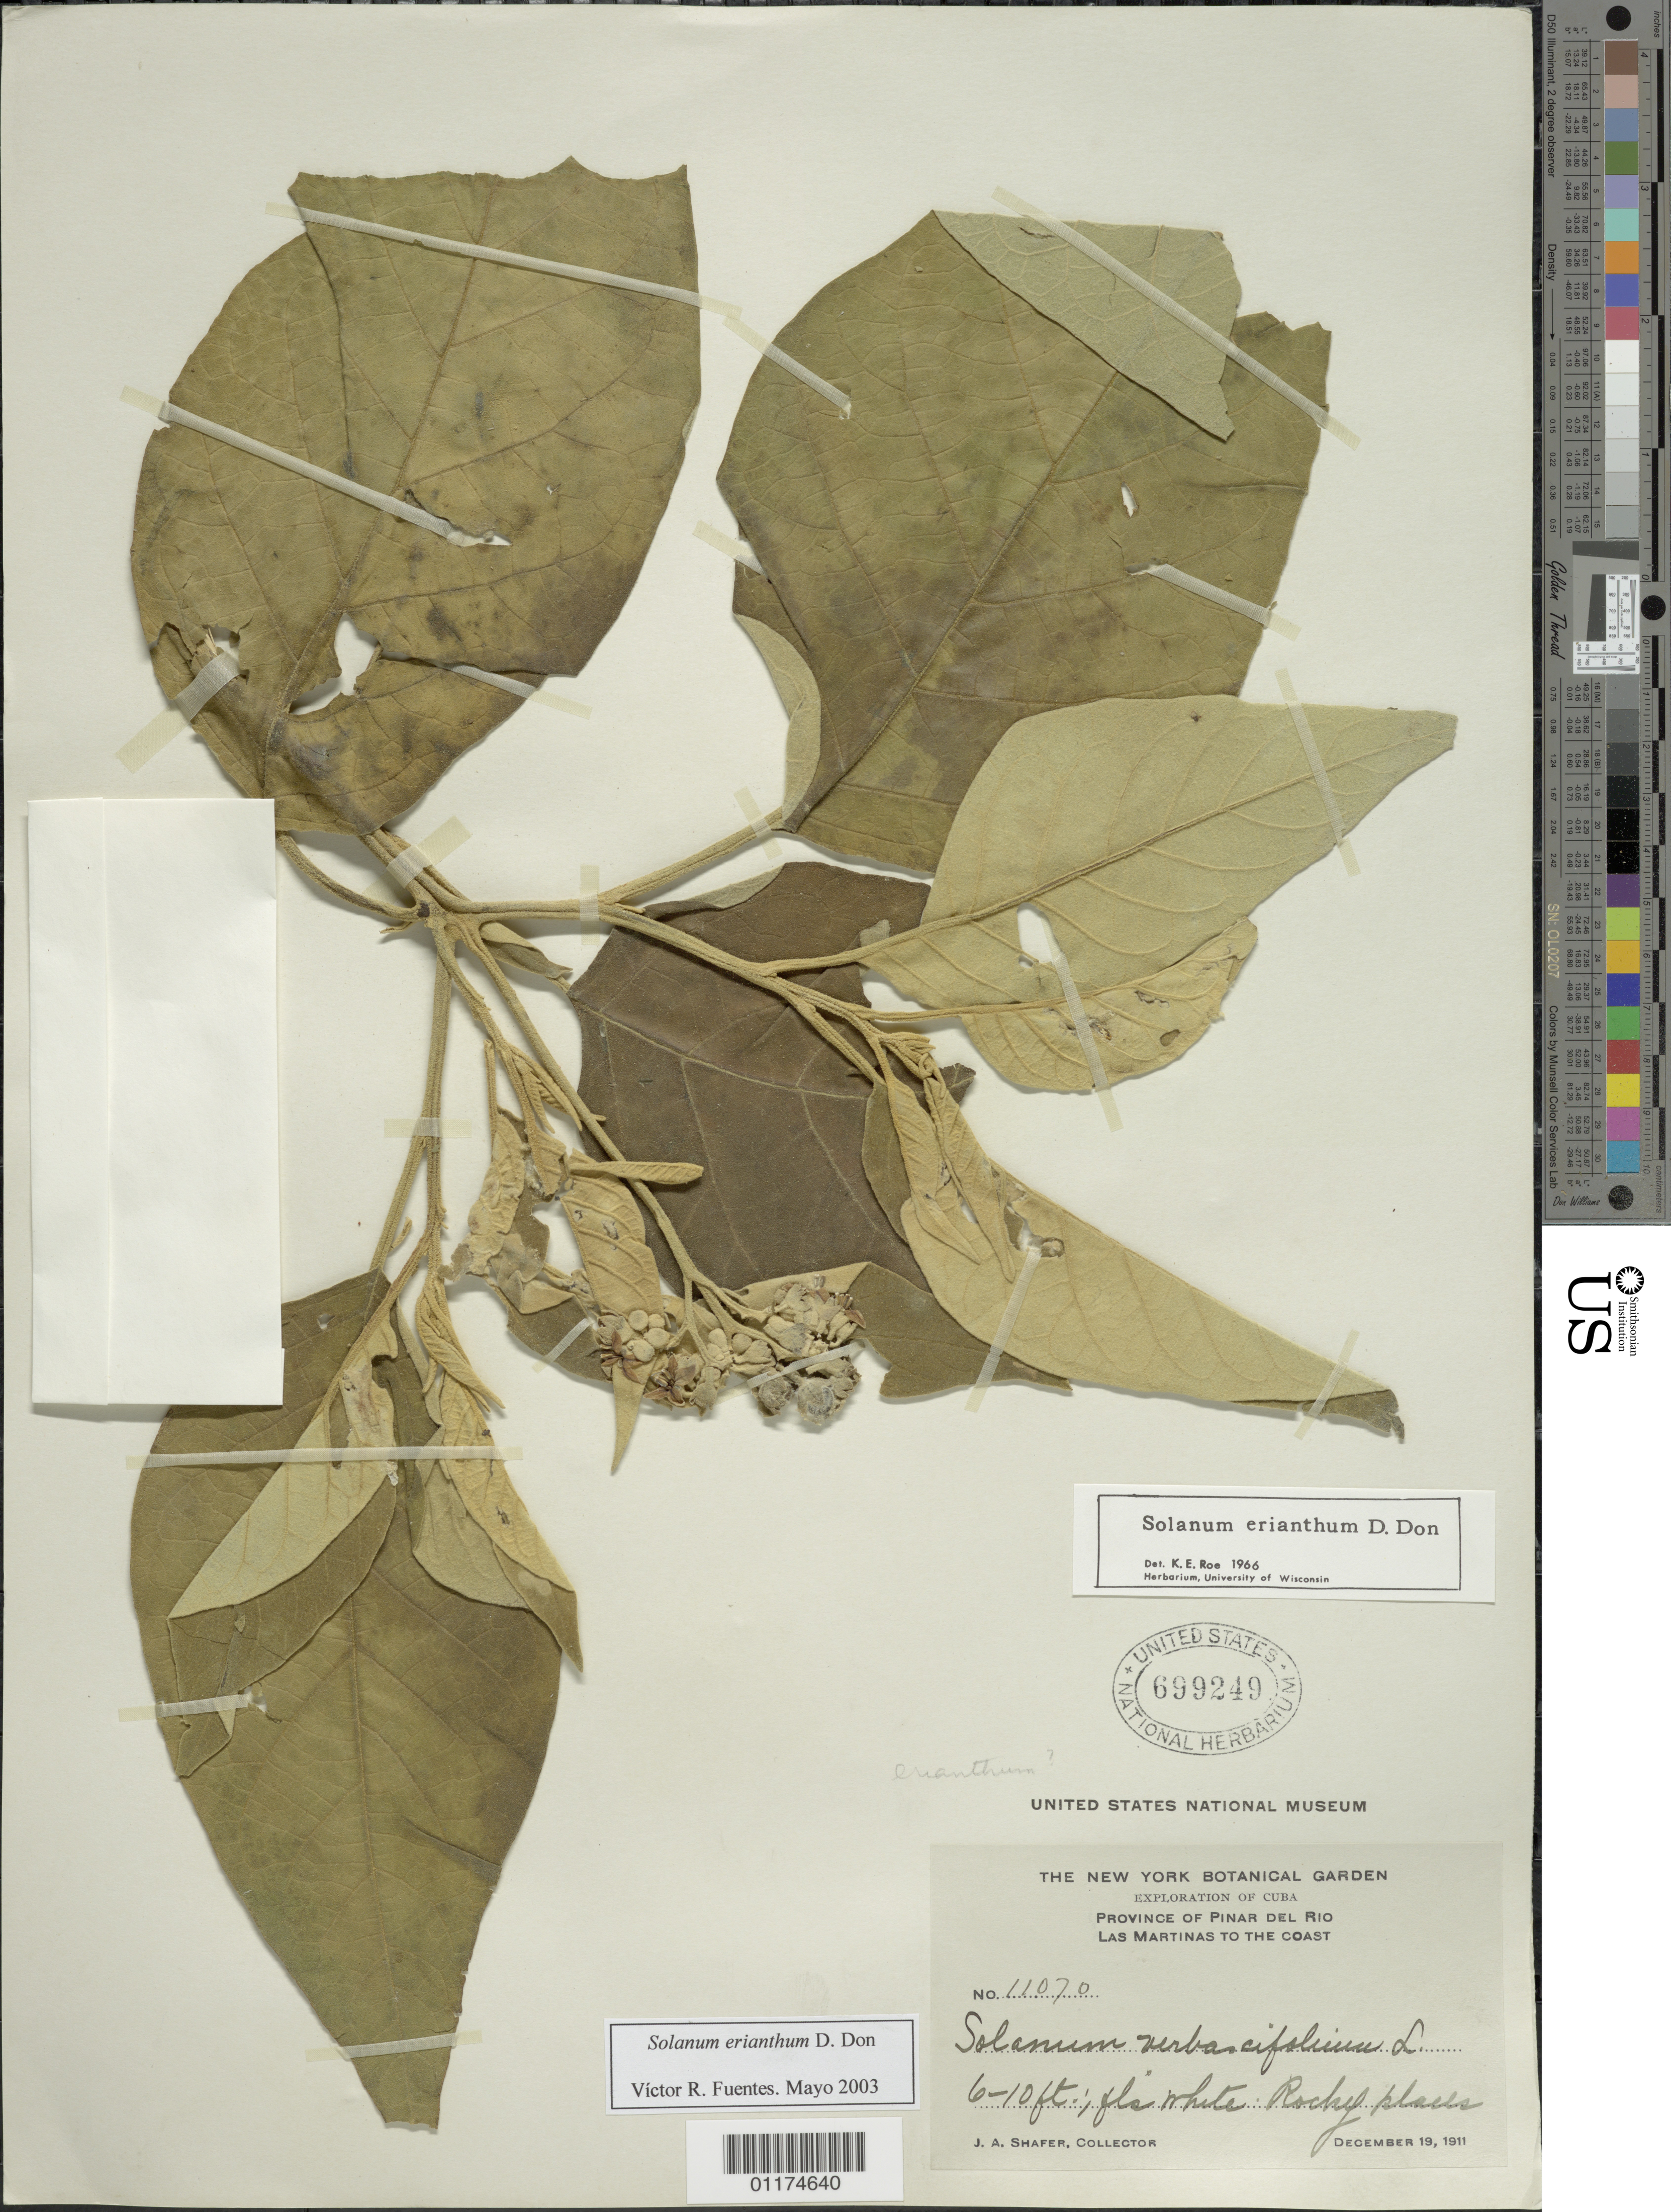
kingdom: Plantae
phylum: Tracheophyta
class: Magnoliopsida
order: Solanales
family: Solanaceae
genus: Solanum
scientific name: Solanum erianthum var. erianthum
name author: D. Don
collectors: J. A. Shafer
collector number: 11070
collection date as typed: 19 Dec 1911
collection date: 1911-12-19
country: Cuba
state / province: Pinar del Rio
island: Cuba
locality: Las Martinas to the coast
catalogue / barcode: US 699249